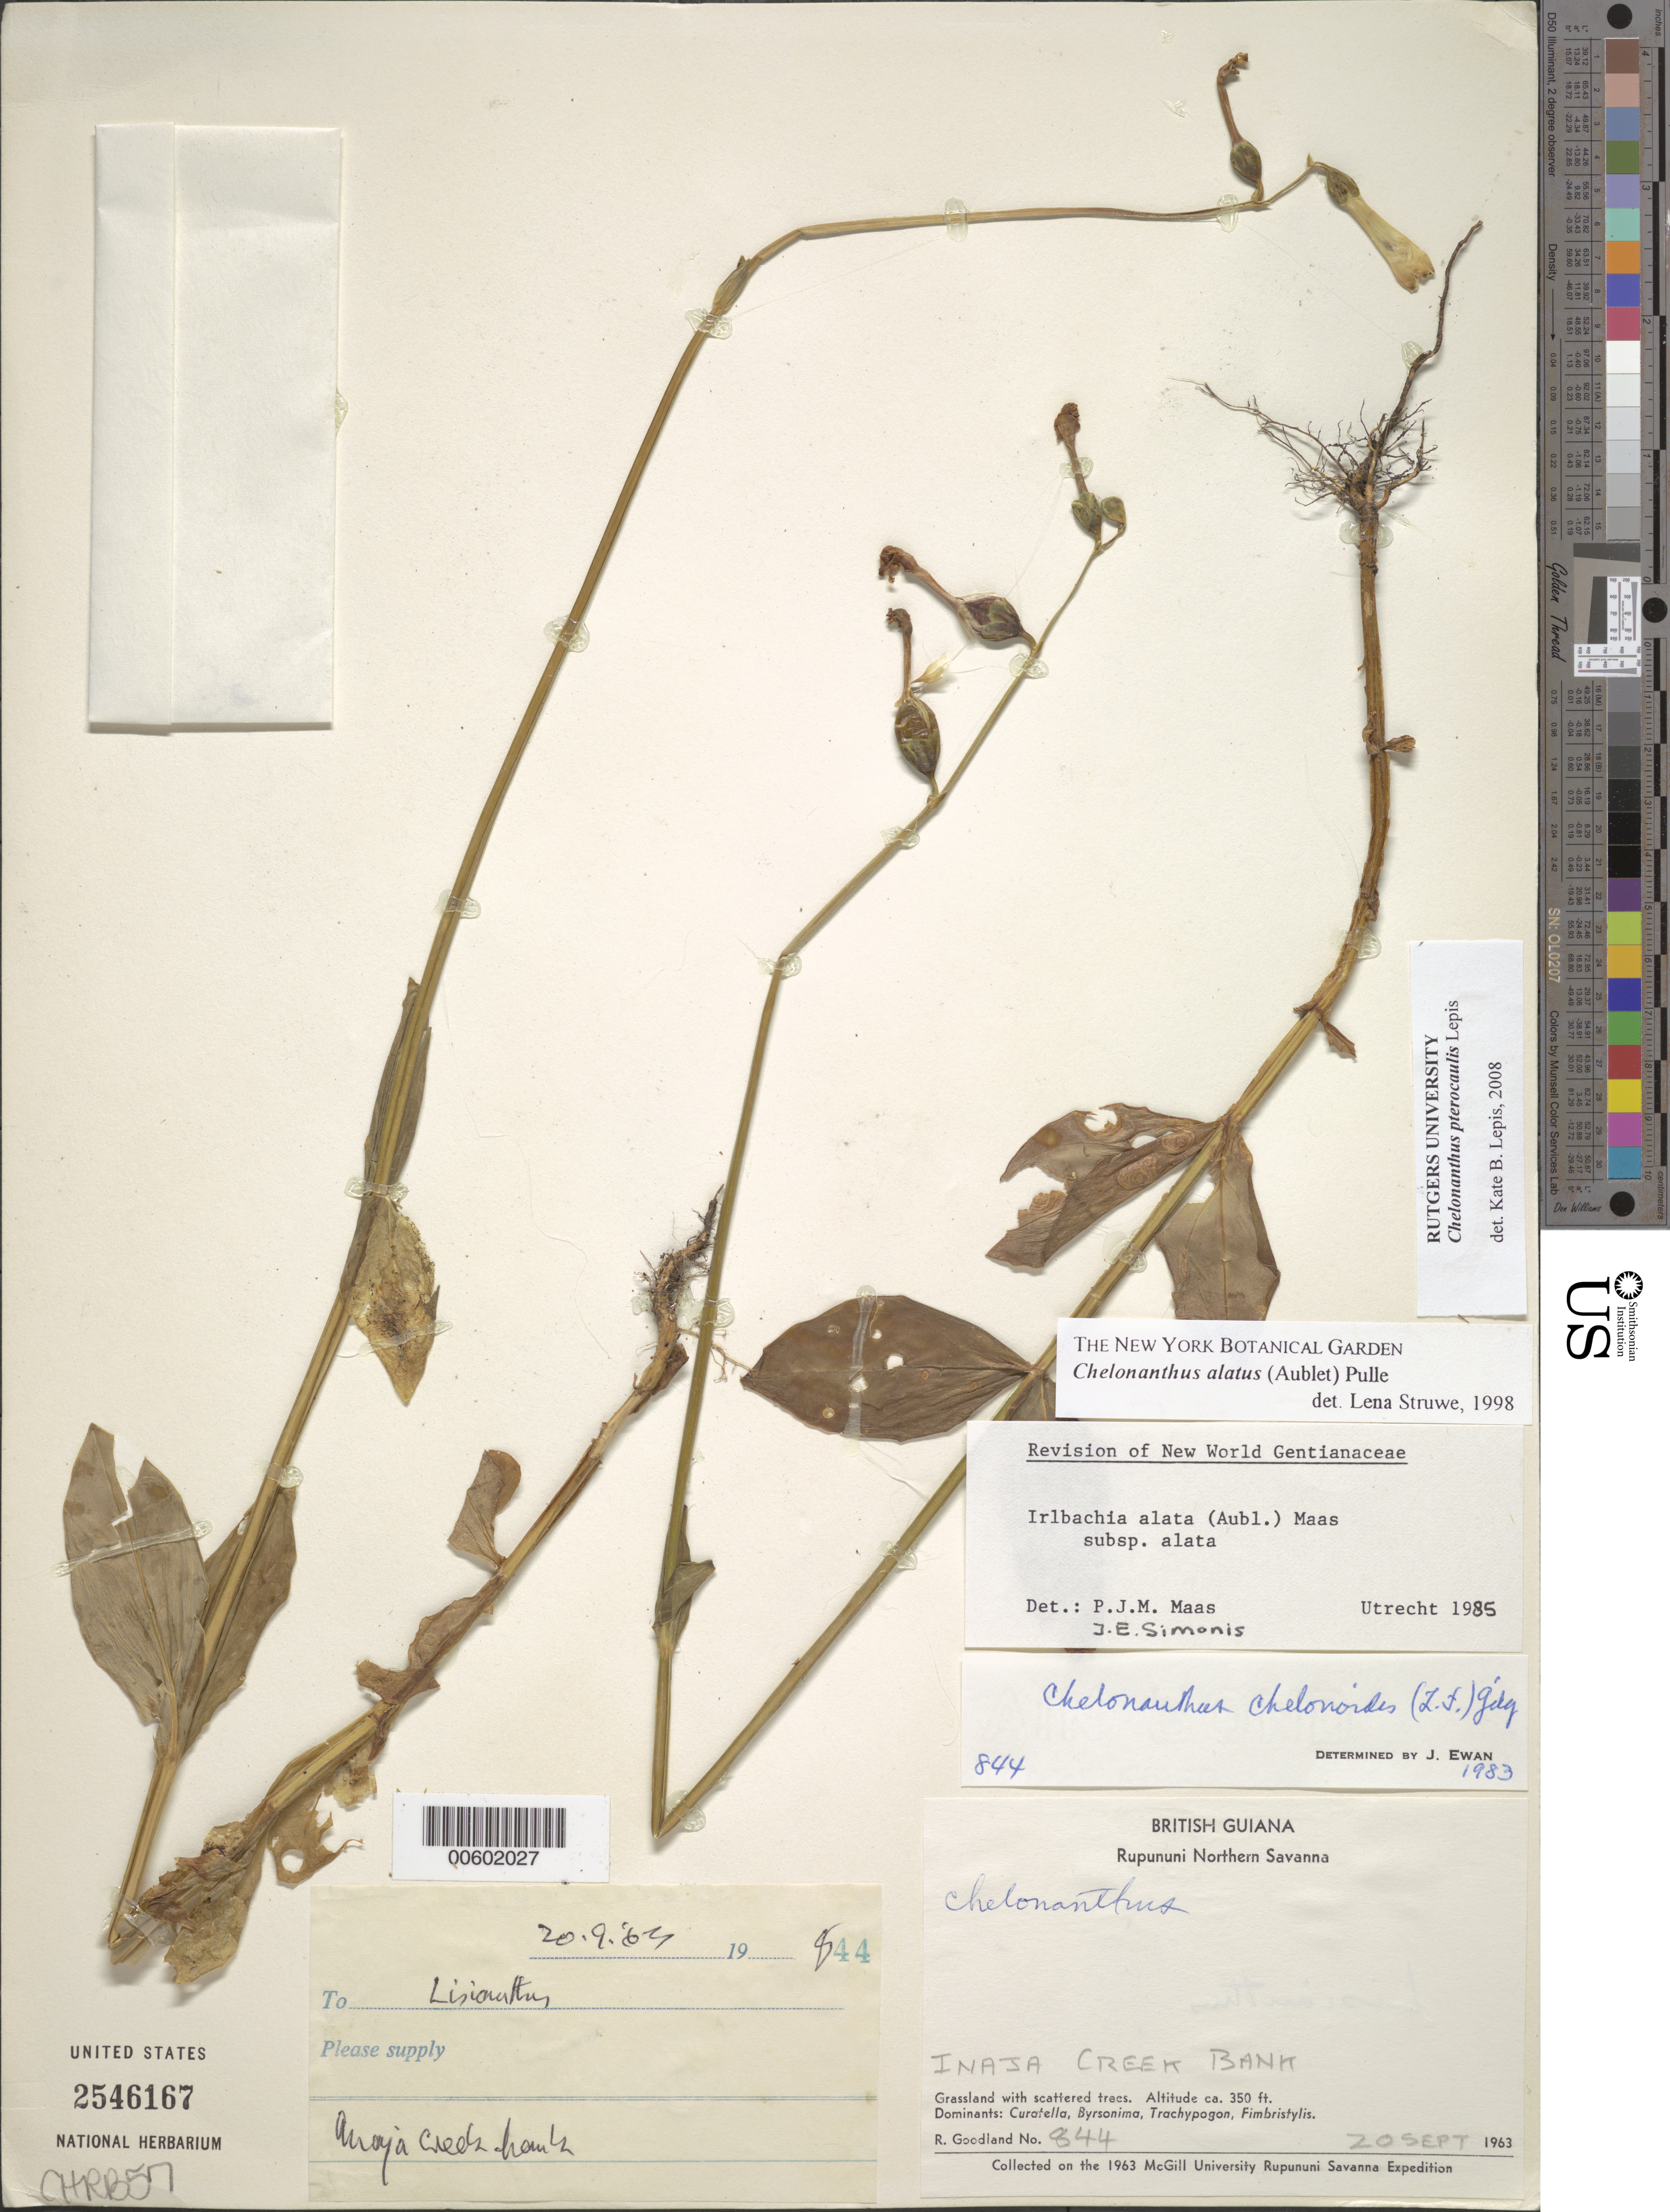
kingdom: Plantae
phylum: Tracheophyta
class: Magnoliopsida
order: Gentianales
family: Gentianaceae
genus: Chelonanthus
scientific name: Chelonanthus pterocaulis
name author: Lepis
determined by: Lepis, Kate B.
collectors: R. Goodland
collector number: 844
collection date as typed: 20-Sep-63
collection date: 1963-09-20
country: Guyana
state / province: U. Takutu-U. Essequibo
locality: Rupununi Northern Savanna, Inaja Creek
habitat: Grassland with scattered trees. Dominants: Curatella, Byrsonima, Trachypogon, Fimbristylis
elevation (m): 107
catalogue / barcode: US 2546167